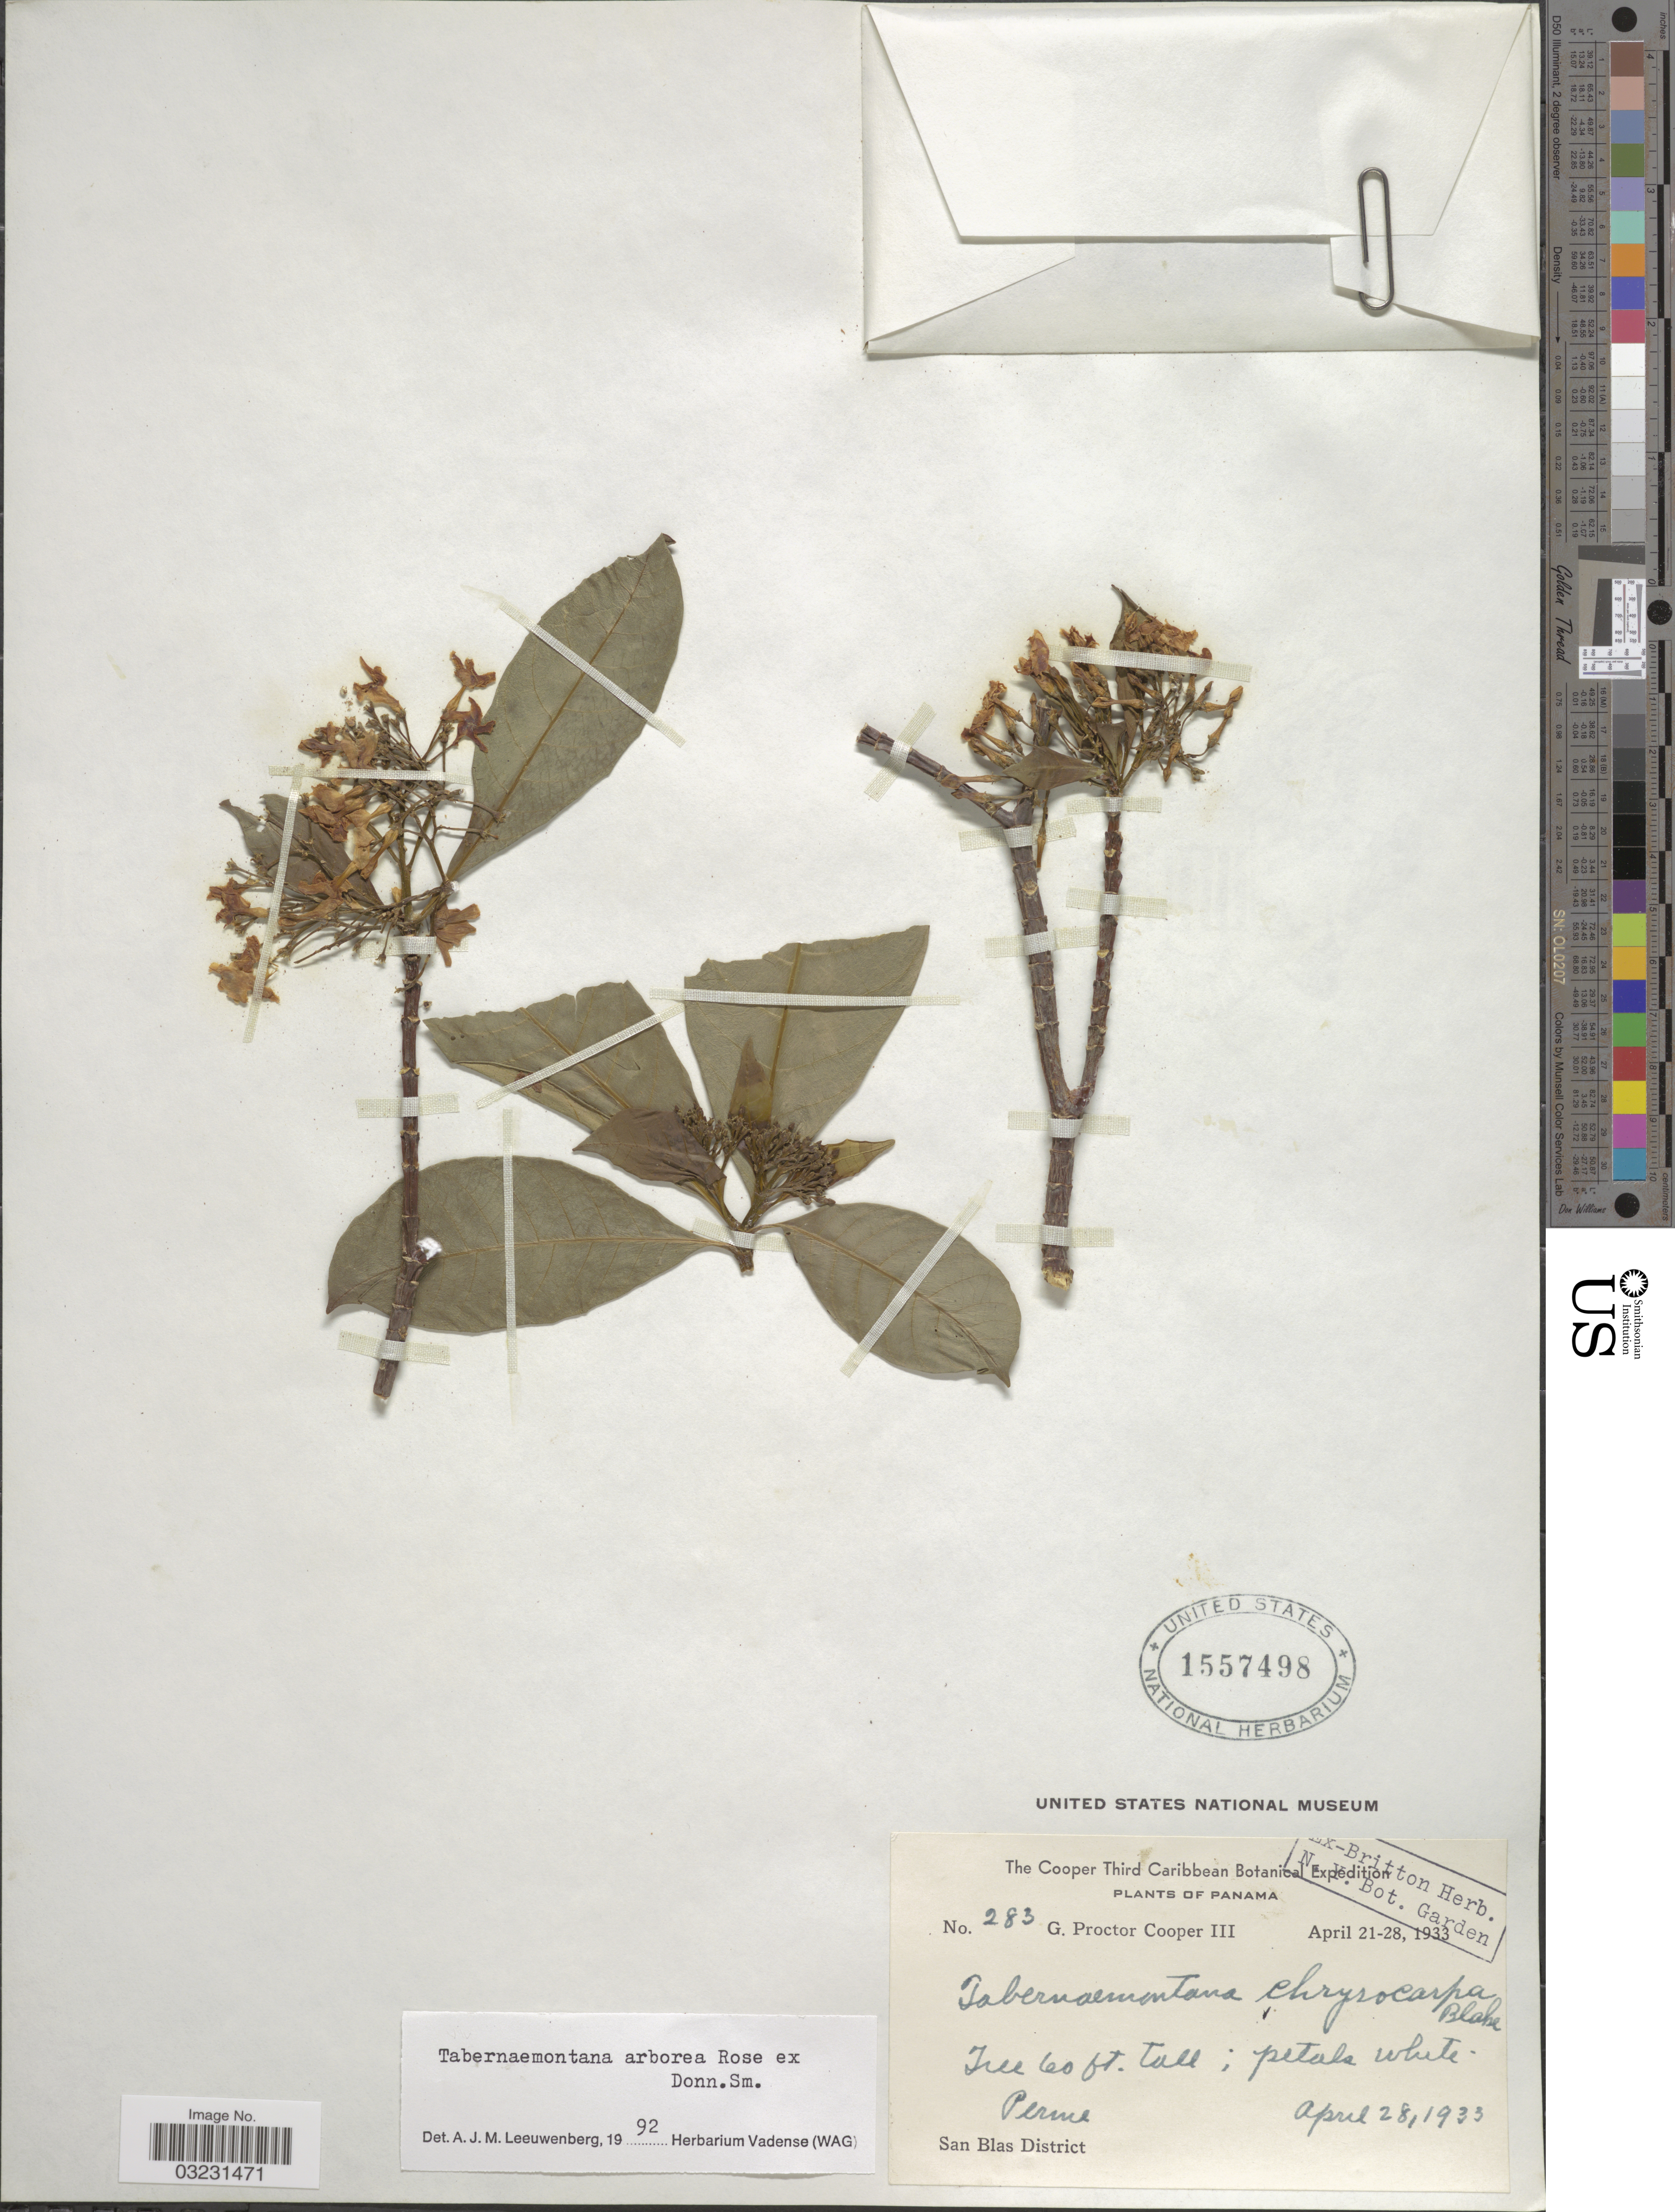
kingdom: Plantae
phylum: Tracheophyta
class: Magnoliopsida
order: Gentianales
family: Apocynaceae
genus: Tabernaemontana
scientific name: Tabernaemontana arborea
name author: Rose in Donn. Sm.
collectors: G. Cooper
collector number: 283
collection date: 1933-04-21/1933-04-28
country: Panama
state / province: Kuna Yala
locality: Perme. San Blas District.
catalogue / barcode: US 1557498